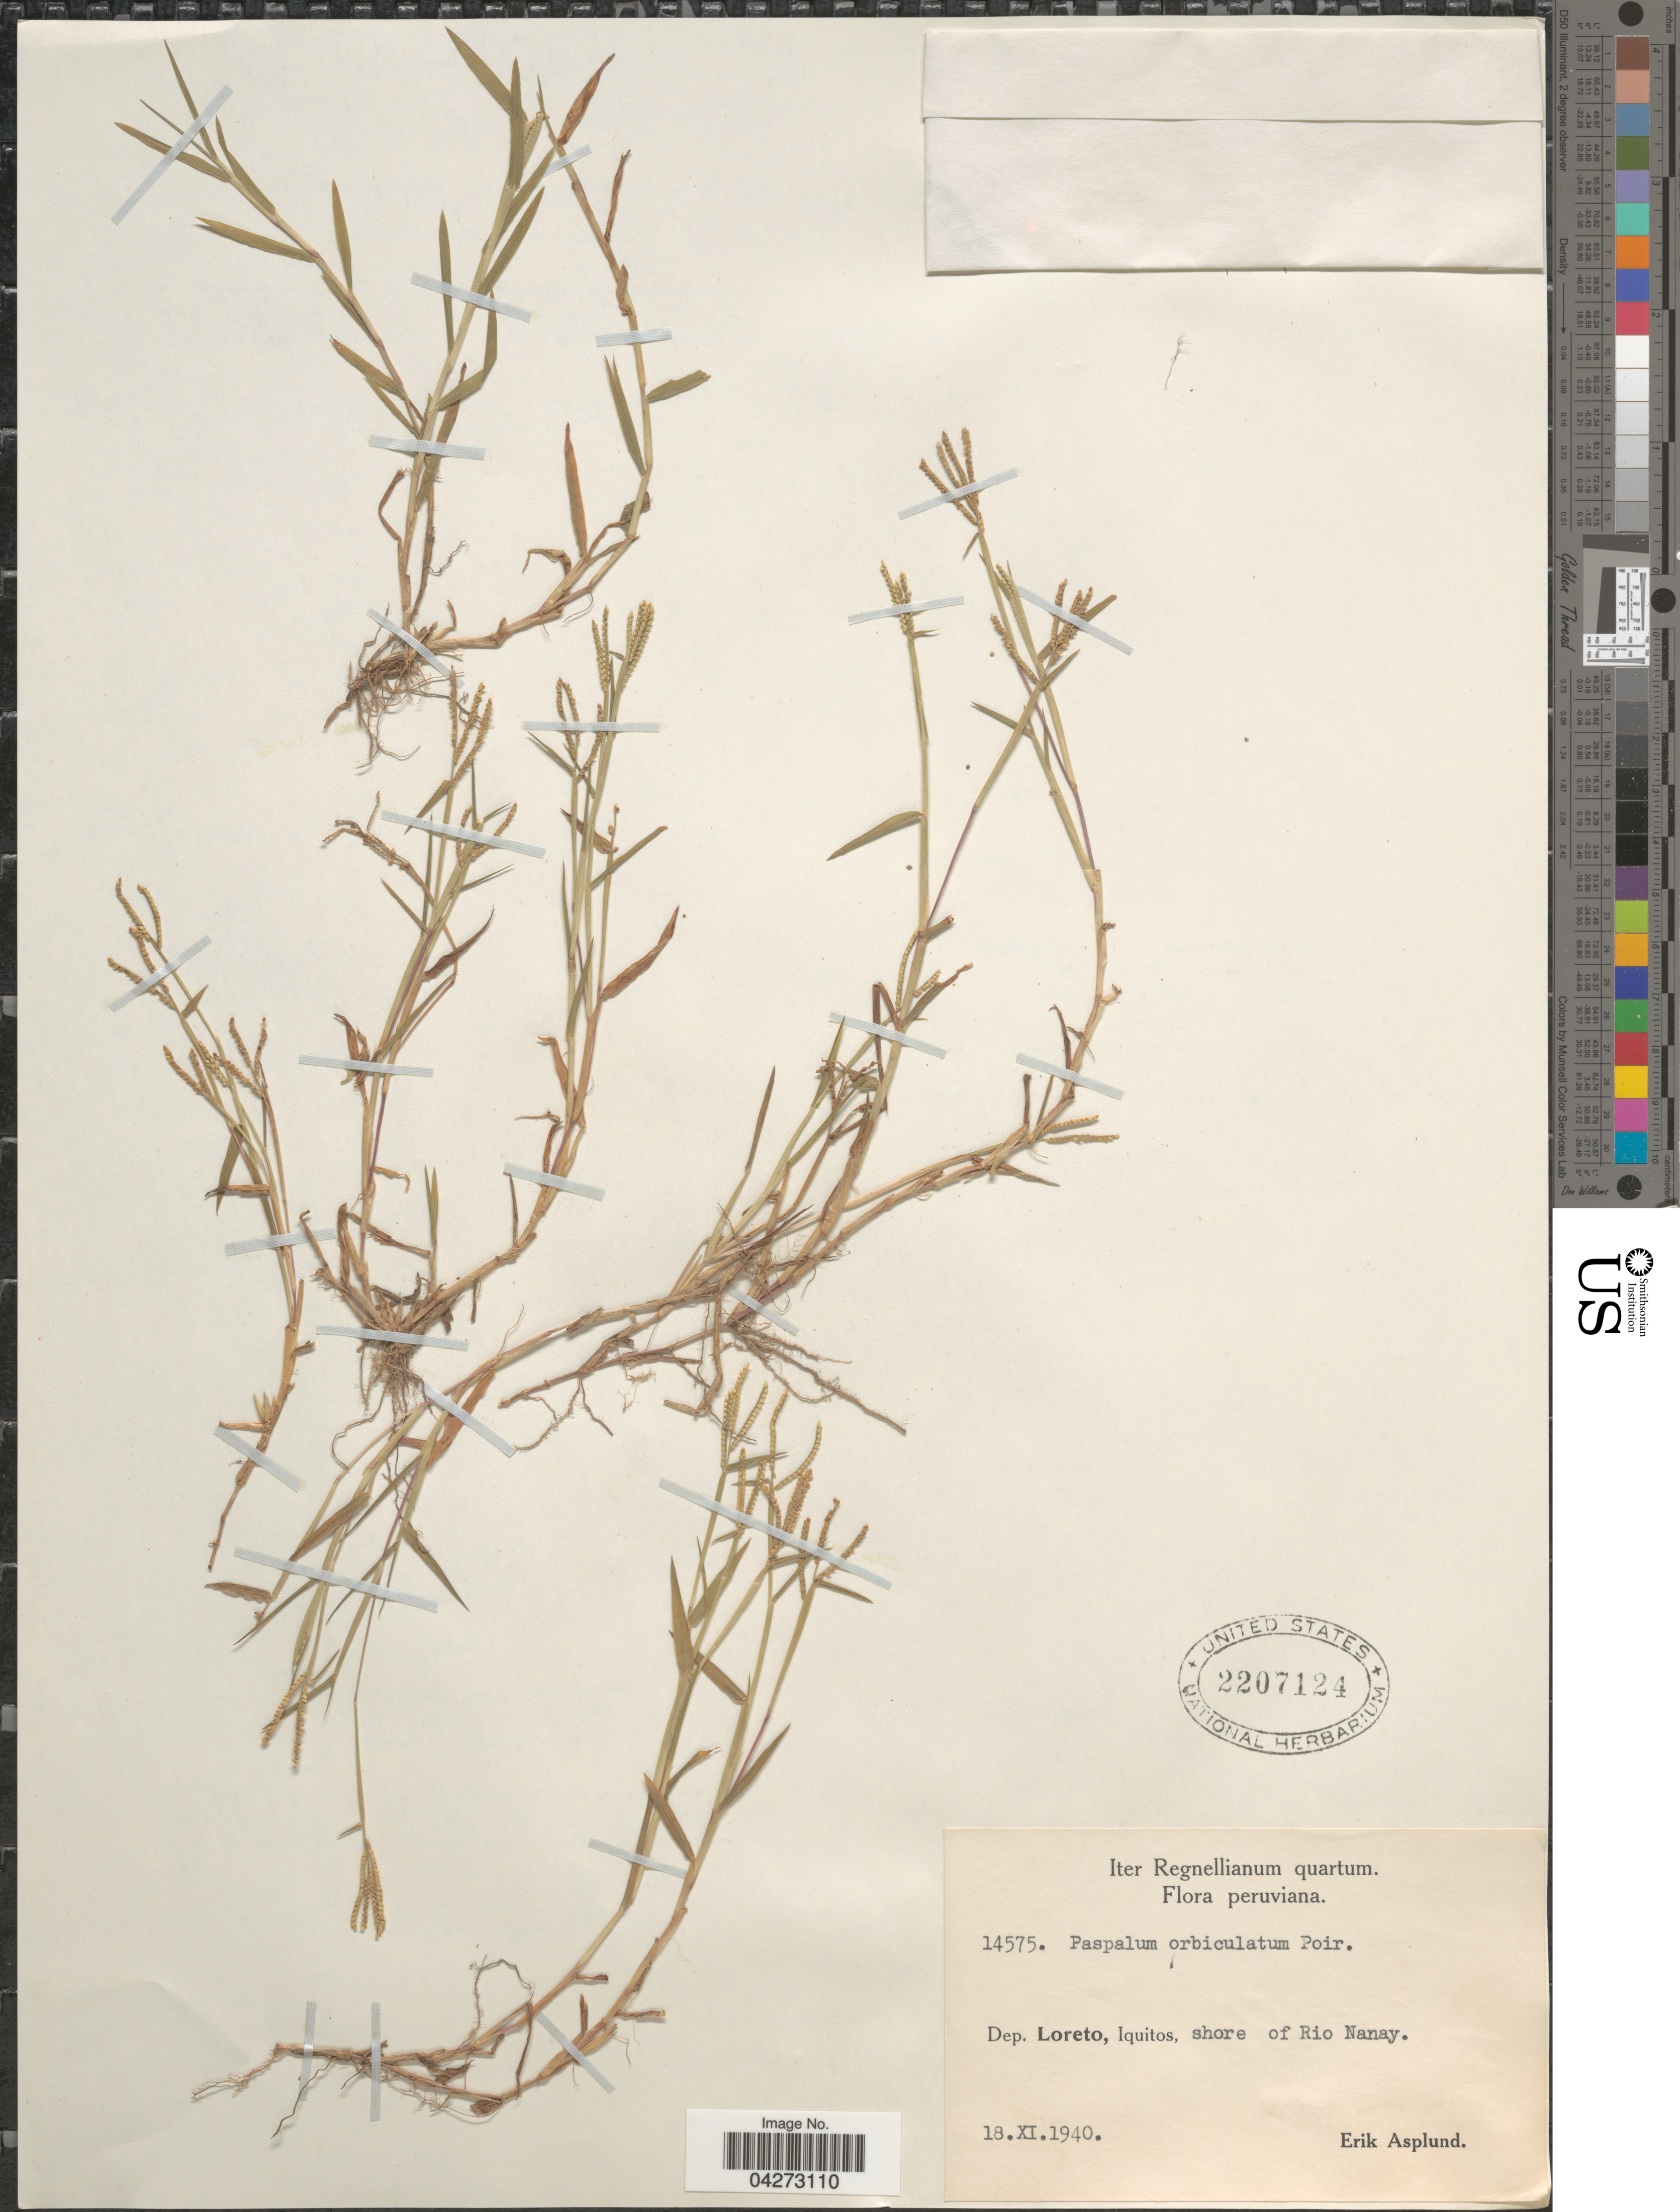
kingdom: Plantae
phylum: Tracheophyta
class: Liliopsida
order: Poales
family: Poaceae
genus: Paspalum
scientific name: Paspalum orbiculatum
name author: Poir.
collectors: E. Asplund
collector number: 14575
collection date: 1940-11-18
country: Peru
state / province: Loreto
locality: Iter Regnellianum quartum. Dep. Loreto, Iquitos, shore of Rio Nanay.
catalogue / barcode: US 2207124